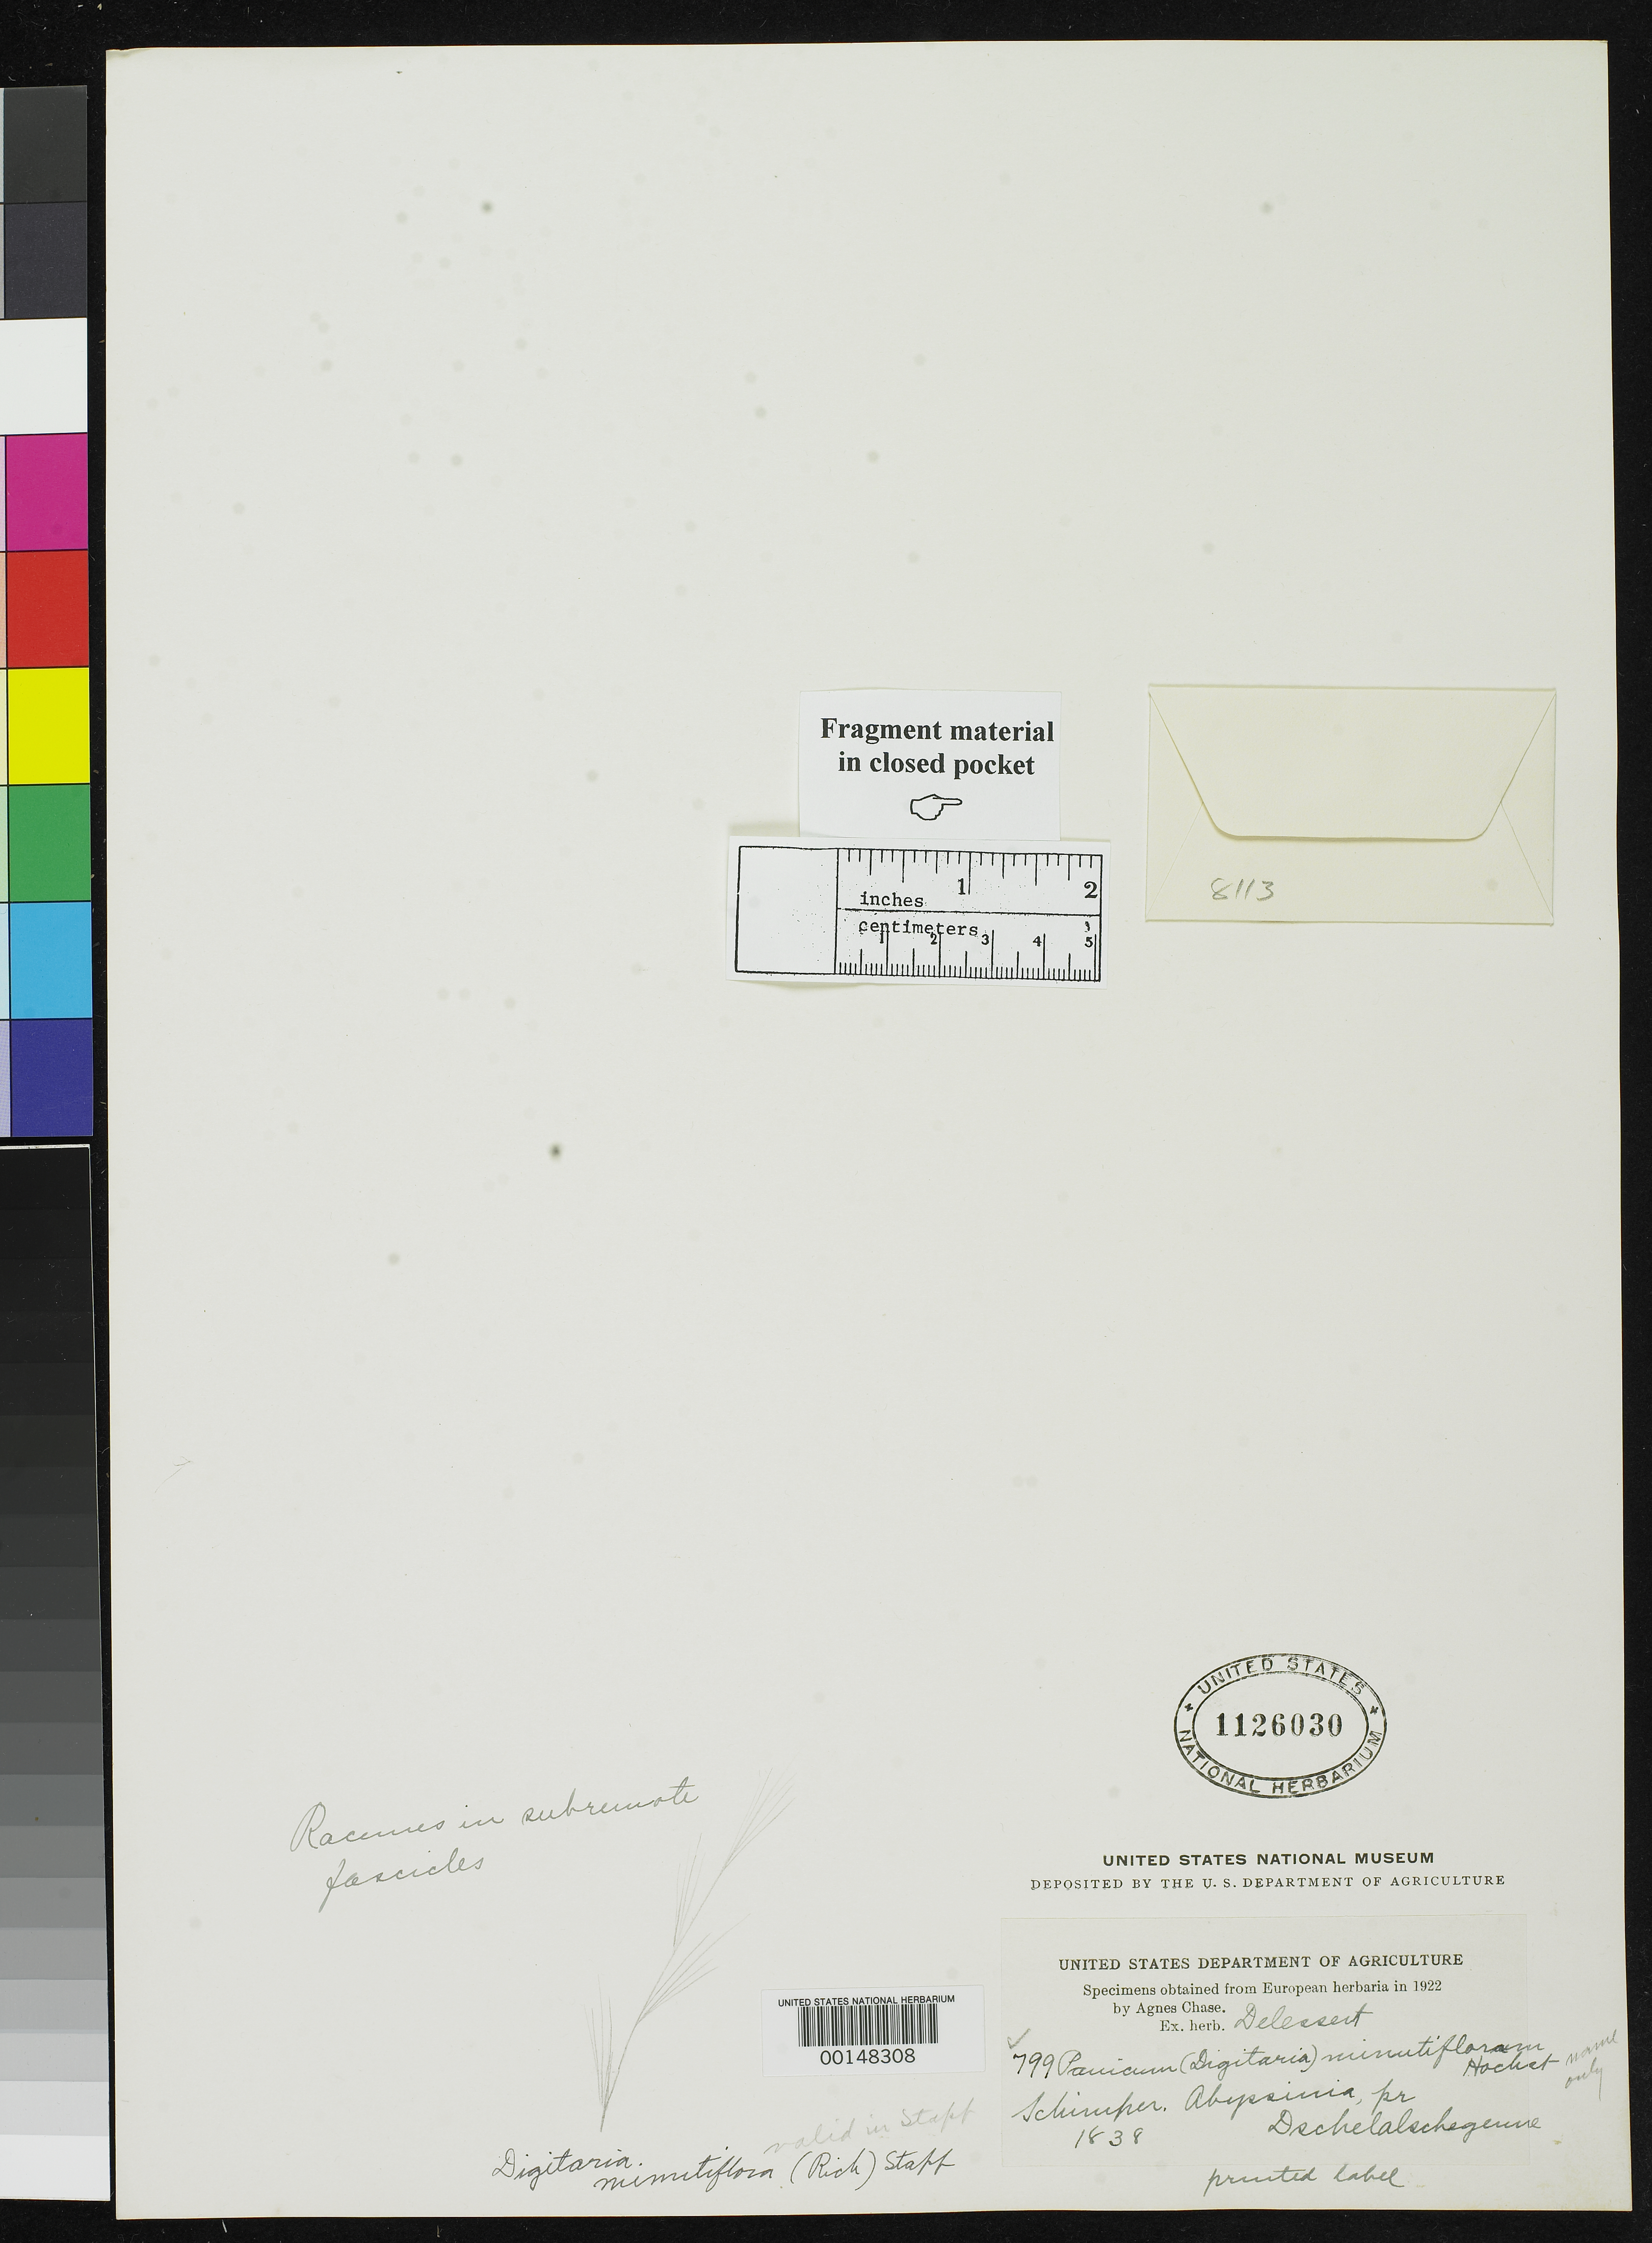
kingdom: Plantae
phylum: Tracheophyta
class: Liliopsida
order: Poales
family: Poaceae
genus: Panicum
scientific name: Panicum minutiflorum Hochst. ex A. Rich., nom. illeg.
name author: Hochst. ex A. Rich.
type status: Type Fragment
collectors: G. W. Schimper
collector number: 799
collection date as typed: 1838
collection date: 1838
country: Ethiopia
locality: Near Tchela Tcharanne.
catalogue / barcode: US 1126030